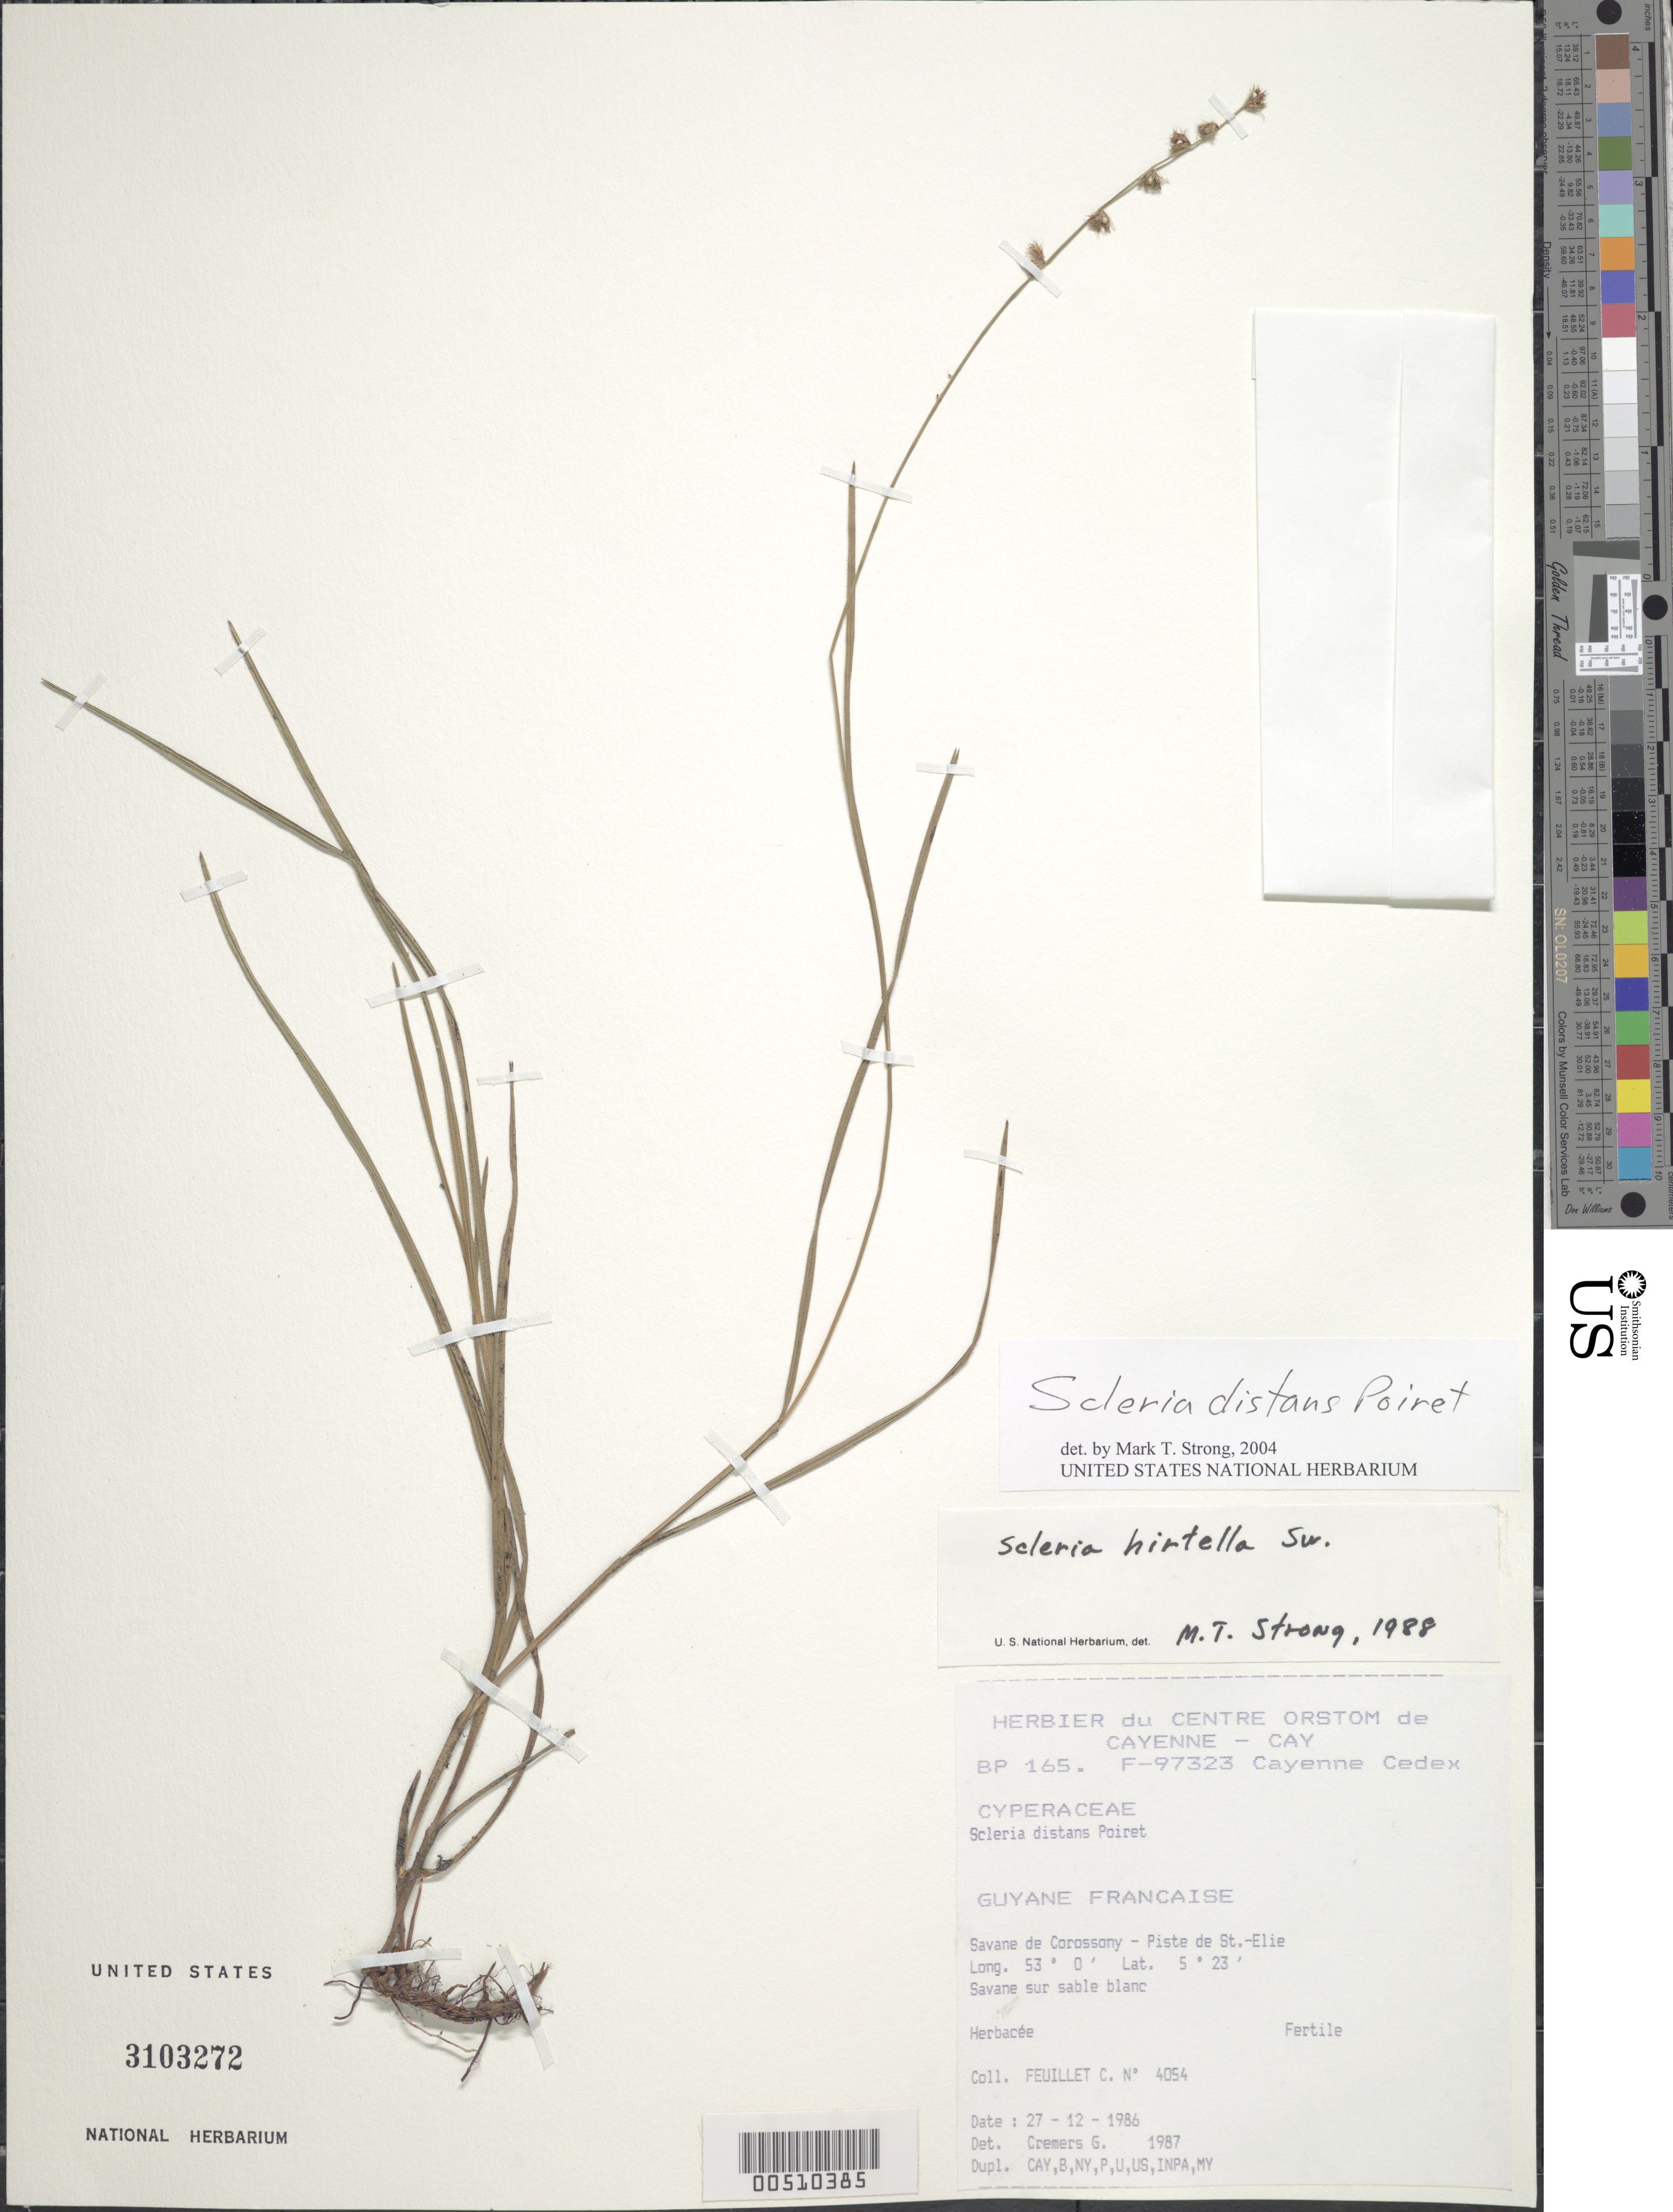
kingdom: Plantae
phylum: Tracheophyta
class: Liliopsida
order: Poales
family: Cyperaceae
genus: Scleria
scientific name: Scleria distans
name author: Poir.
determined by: Strong, Mark T., (BOT), Smithsonian Institution - National Museum of Natural History (UNITED STATES)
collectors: C. Feuillet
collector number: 4054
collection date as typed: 27 Dec 1986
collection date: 1986-12-27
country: French Guiana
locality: Savane de Corossony - Piste de Saint-Élie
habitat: Savane sur sable blanc.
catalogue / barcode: US 3103272